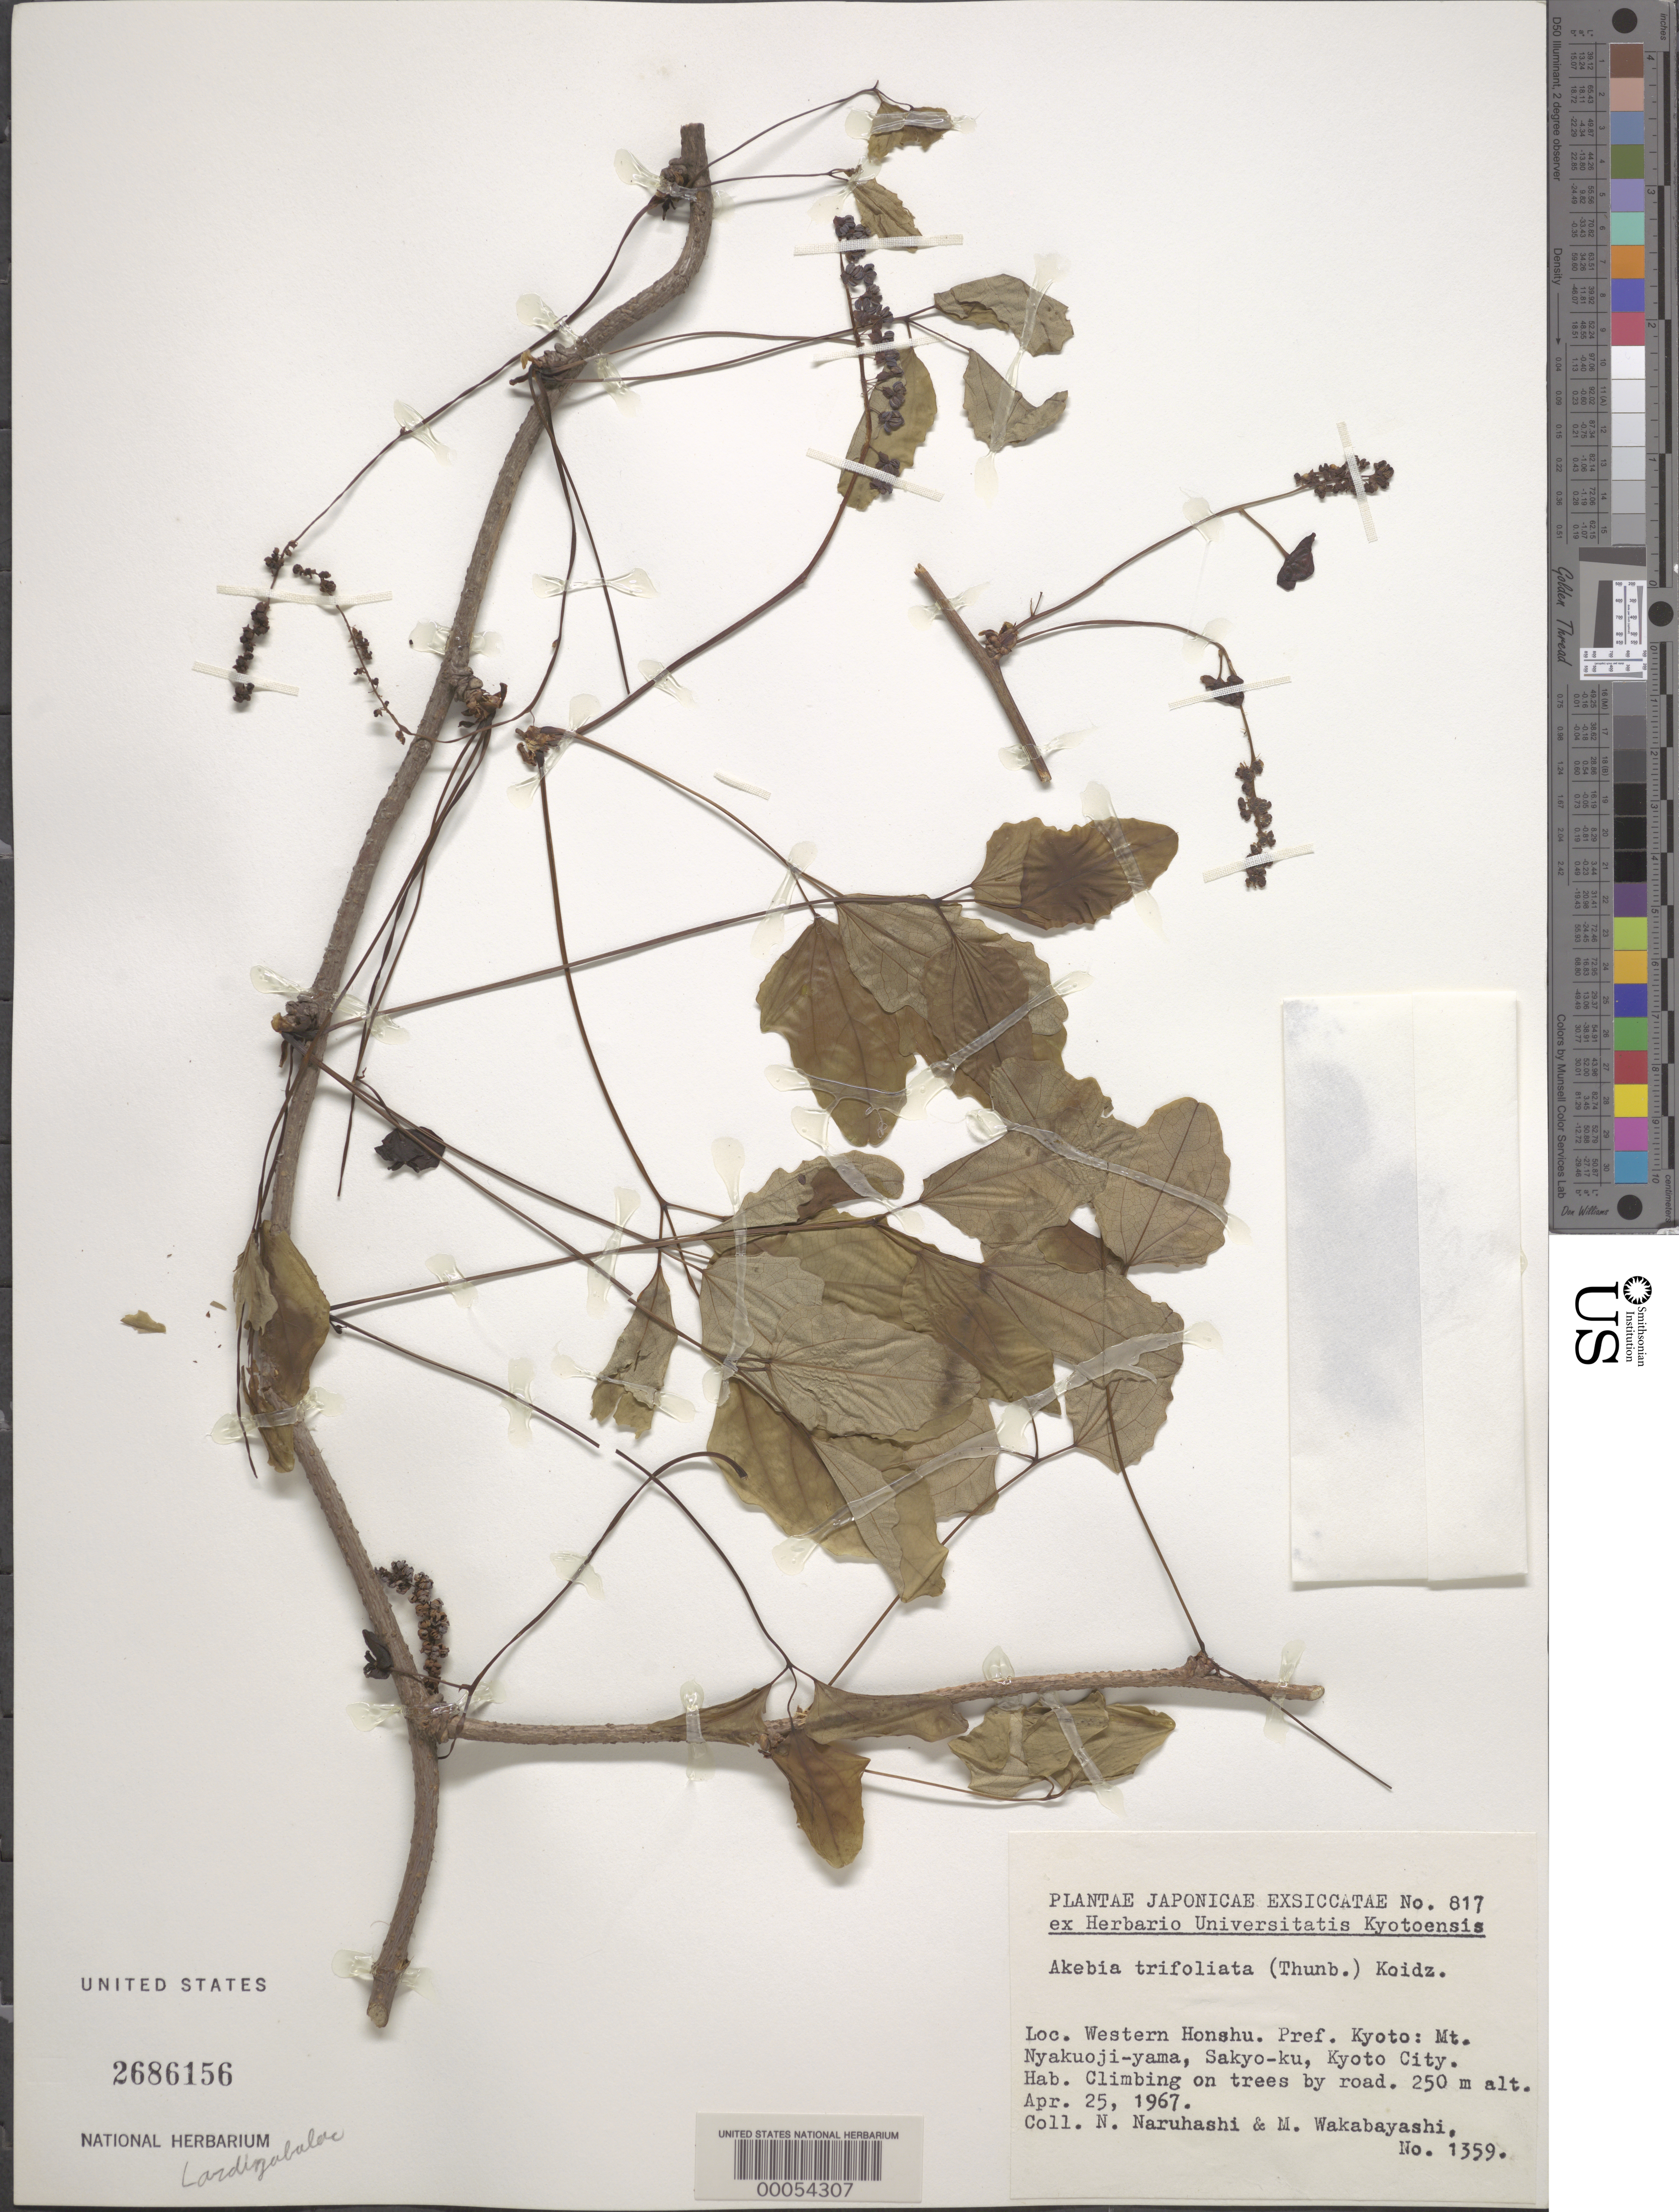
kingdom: Plantae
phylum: Tracheophyta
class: Magnoliopsida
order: Ranunculales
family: Lardizabalaceae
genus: Akebia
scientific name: Akebia trifoliata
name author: (Thunb.) Koidz.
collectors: N. Naruhashi & M. Wakabayashi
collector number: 1359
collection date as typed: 25 Apr 1967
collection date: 1967-04-25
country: Japan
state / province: Kyoto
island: Honshu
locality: Mt. nyakuoji-yama, sakyo-ku, kyoto city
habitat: Climbing on trees by road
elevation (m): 250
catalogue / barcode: US 2686156